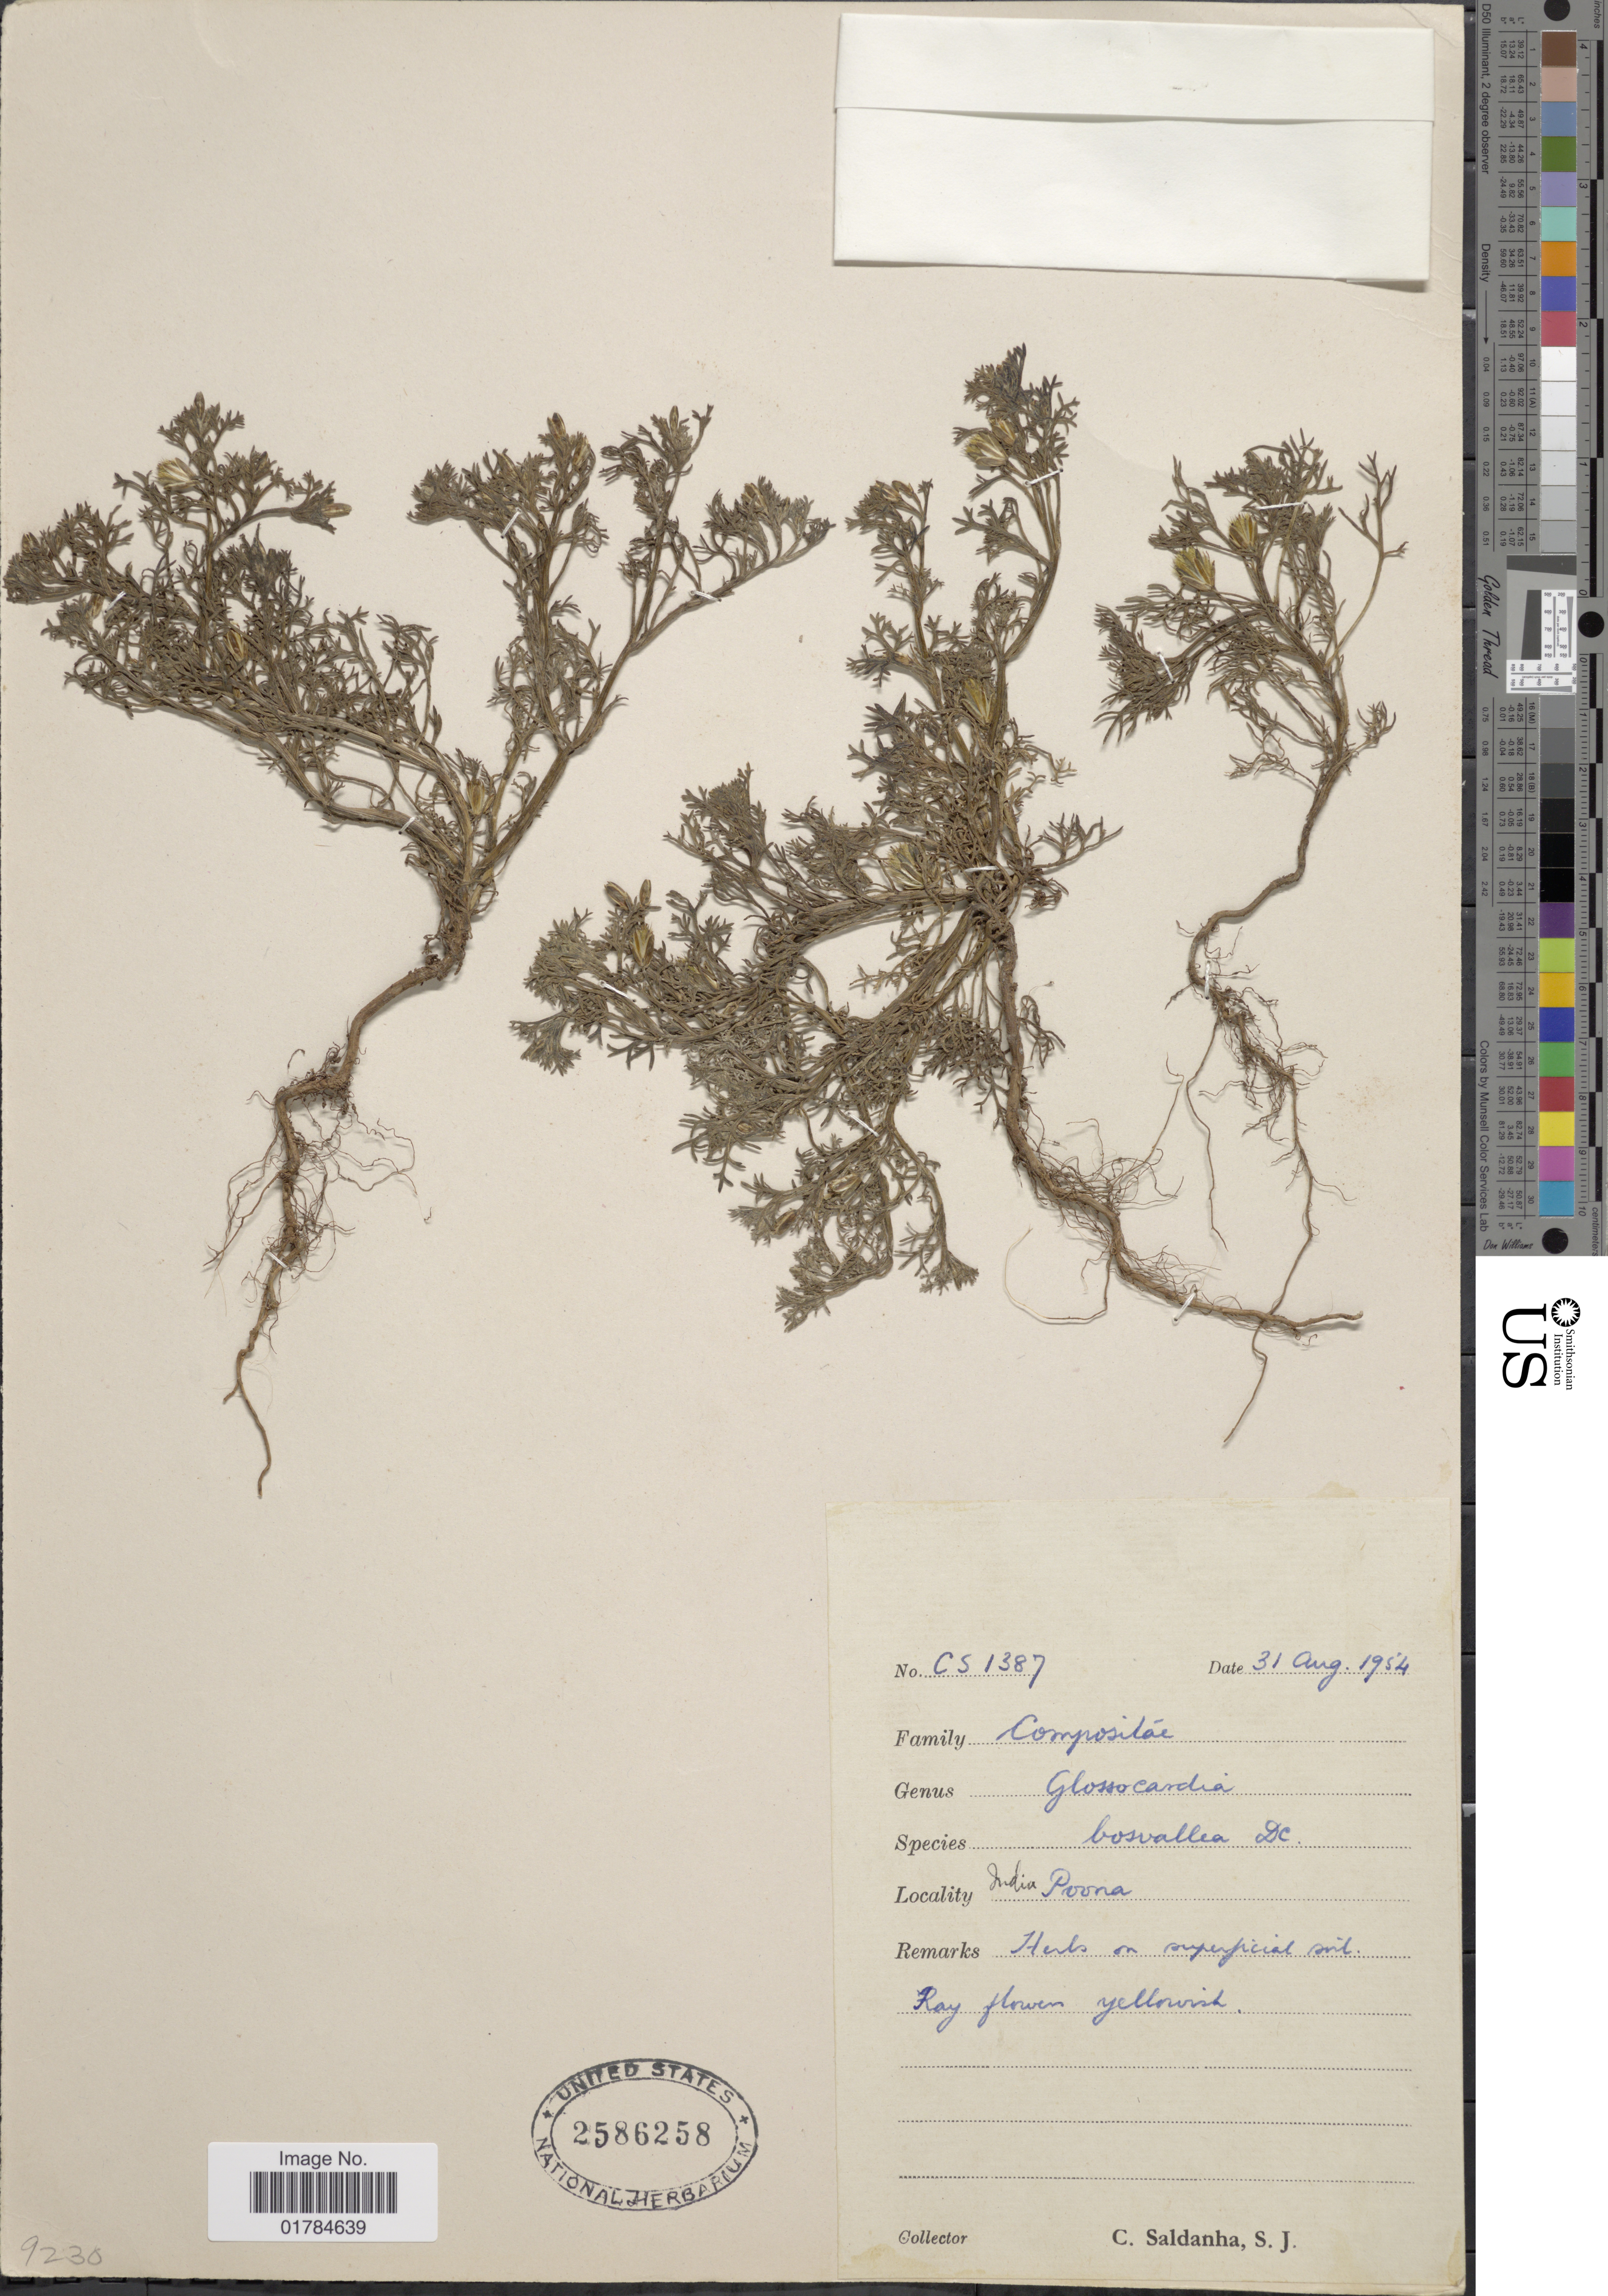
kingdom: Plantae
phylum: Tracheophyta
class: Magnoliopsida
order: Asterales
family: Asteraceae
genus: Glossocardia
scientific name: Glossocardia bosvallea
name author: DC.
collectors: C. Saldanha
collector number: CS1387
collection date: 1954-08-31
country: India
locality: Poona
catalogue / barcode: US 2586258